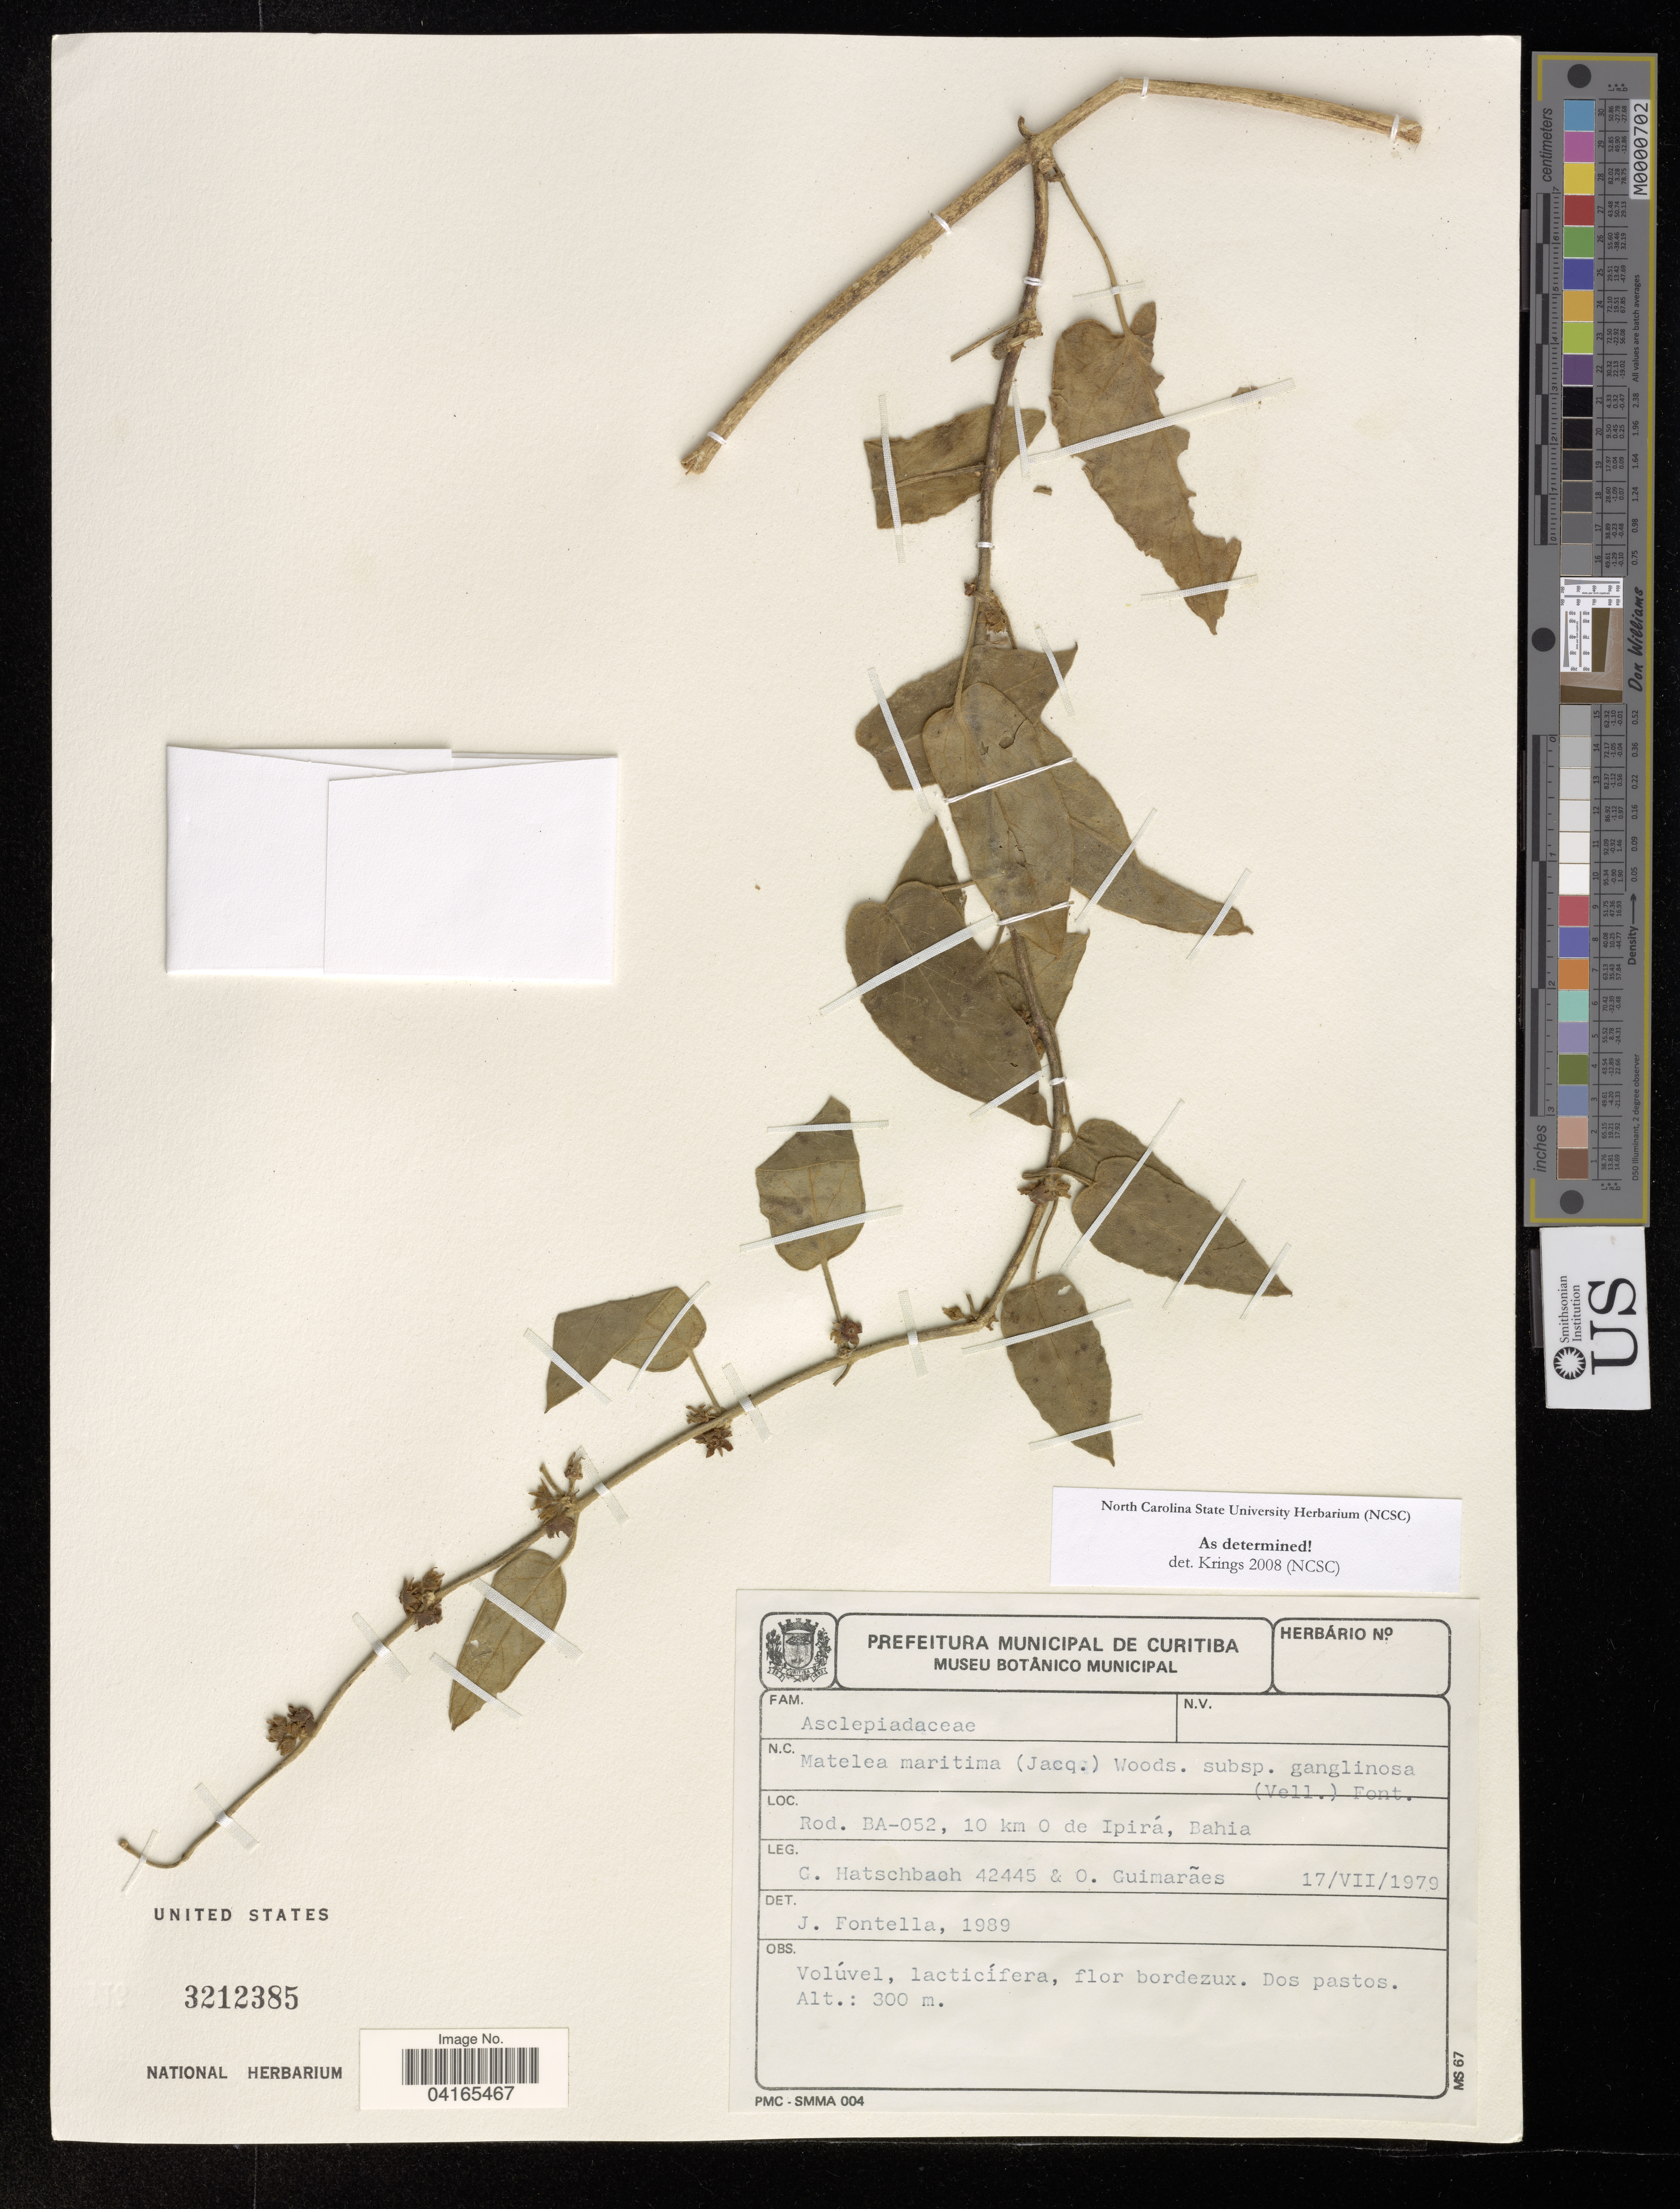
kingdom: Plantae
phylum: Tracheophyta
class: Magnoliopsida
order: Gentianales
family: Apocynaceae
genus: Matelea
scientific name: Matelea maritima subsp. ganglinosa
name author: (Vell.) Fontella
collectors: G. Hatschbach & O. Guimarães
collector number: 42445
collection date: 1979-07-17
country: Brazil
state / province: Bahia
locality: Rod. BA-052, 10 km O de Ipirá.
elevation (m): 300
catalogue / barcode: US 3212385